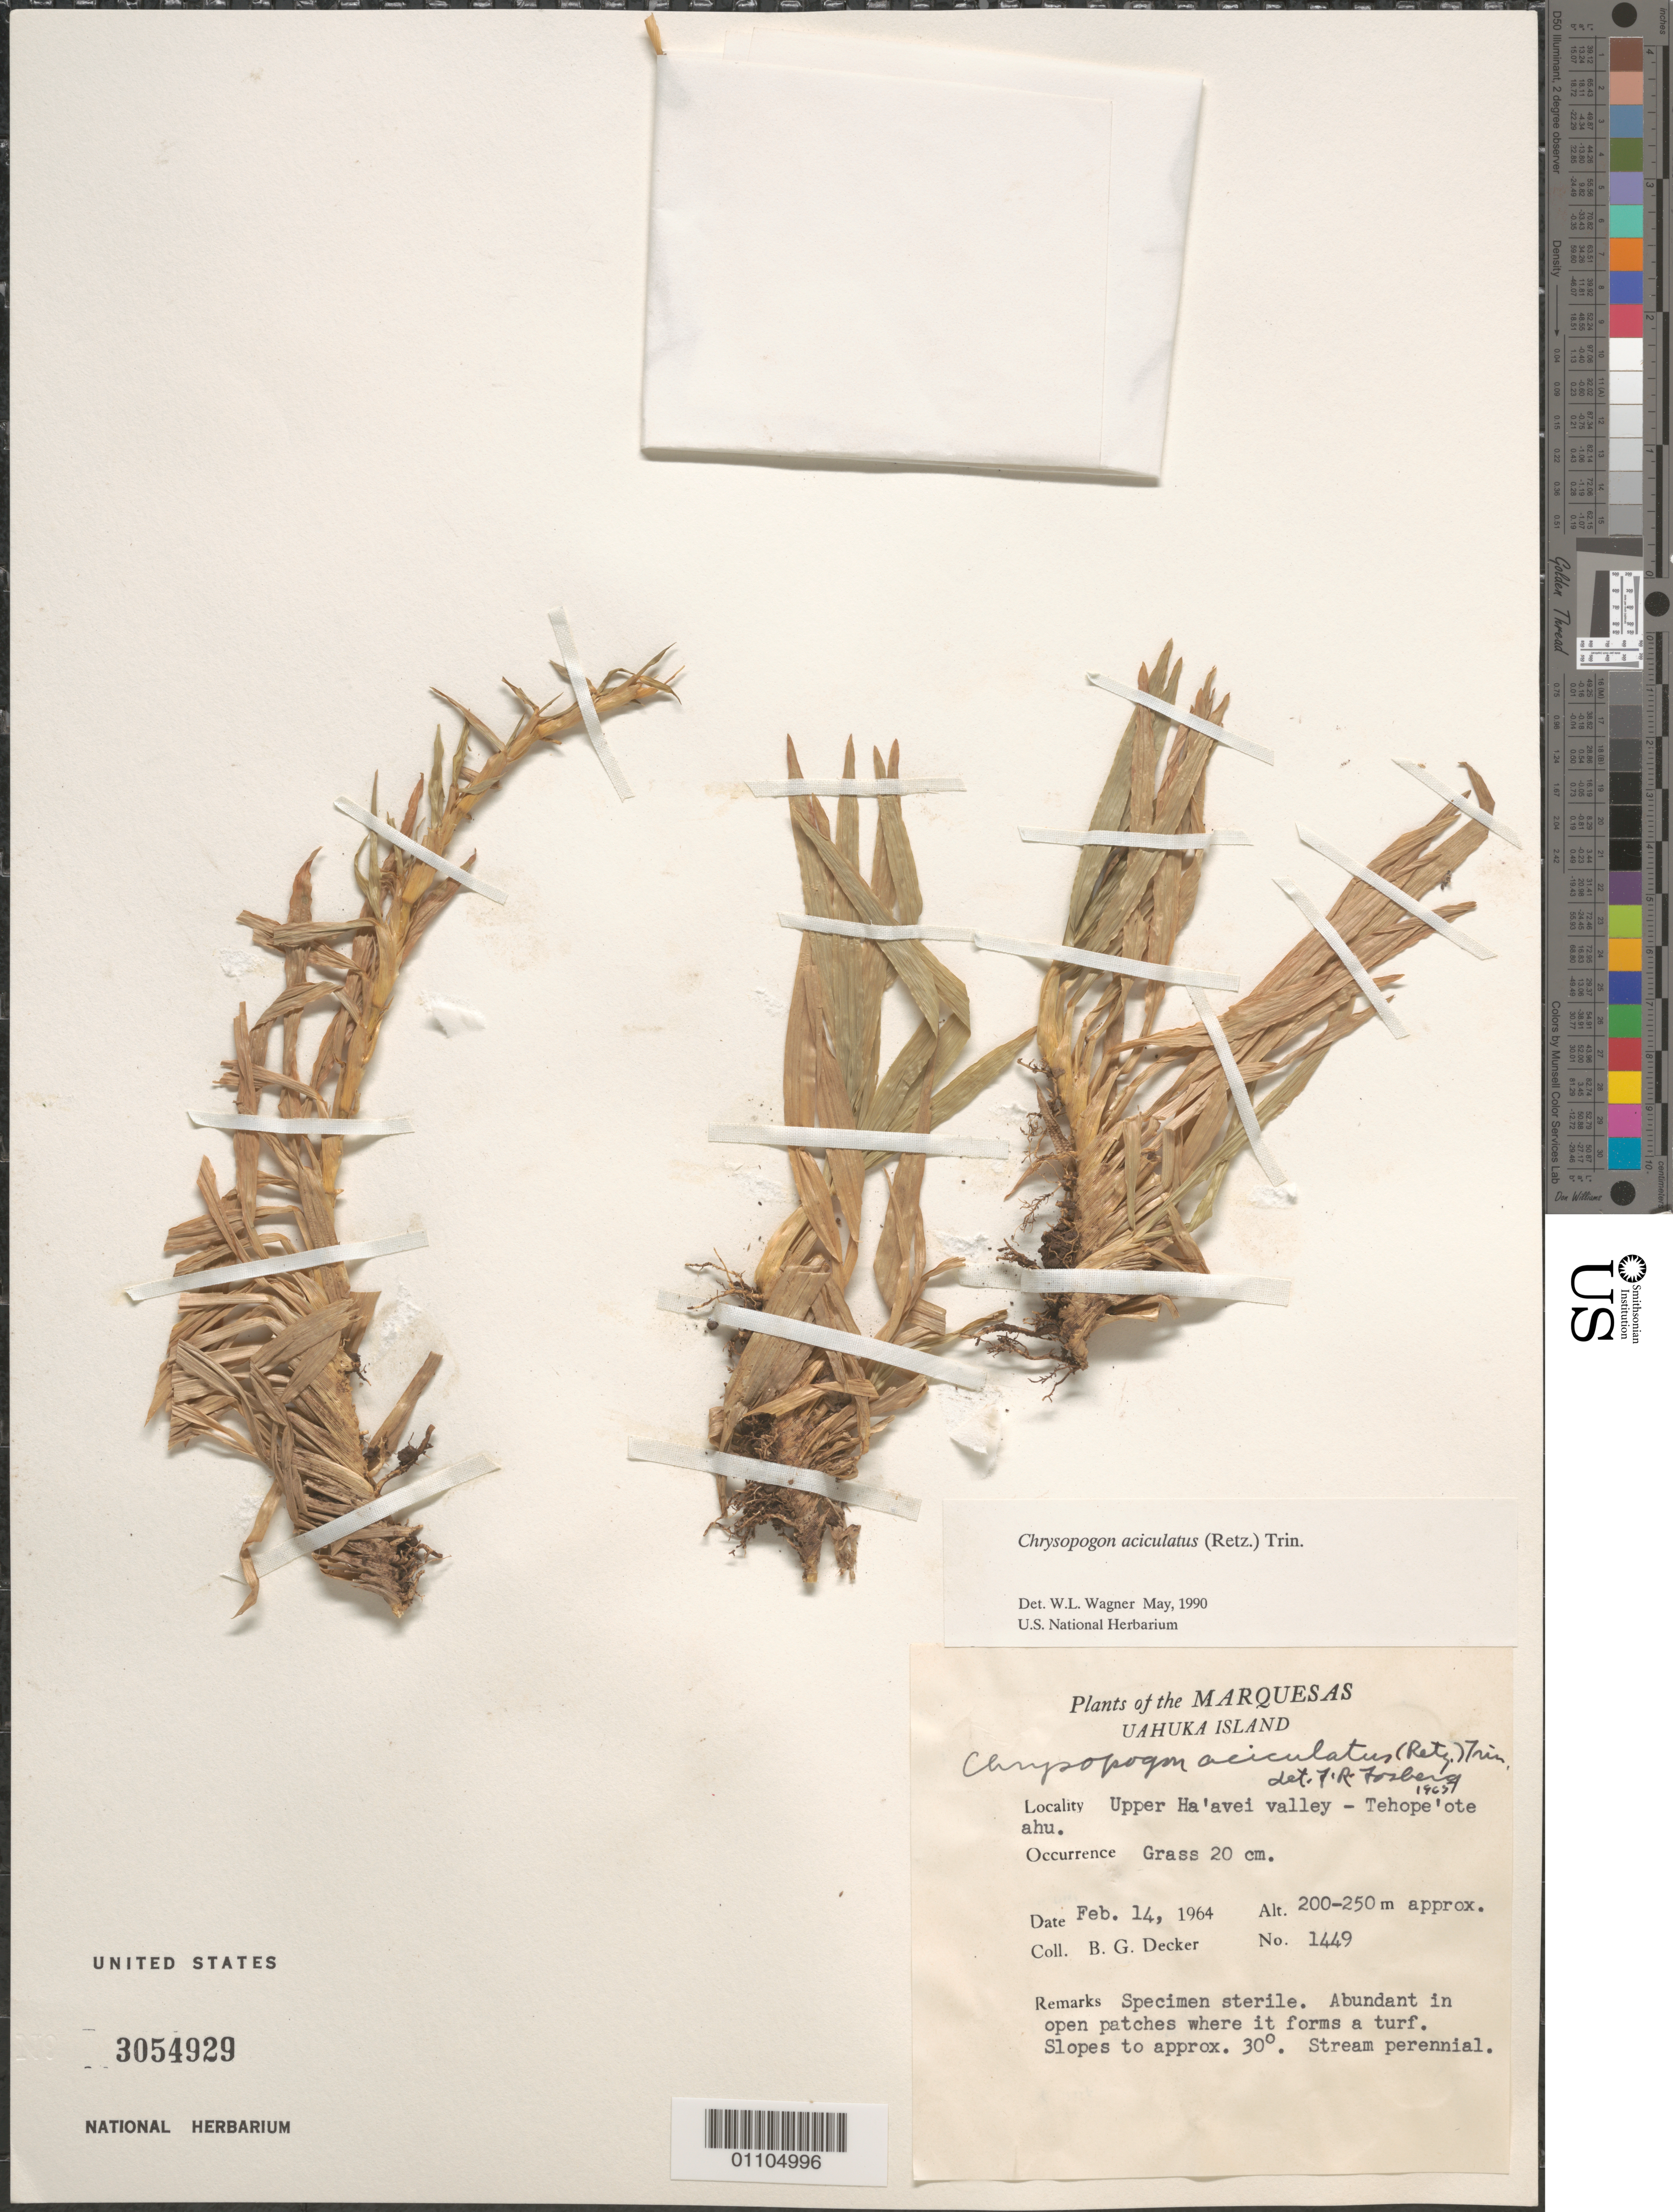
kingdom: Plantae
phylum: Tracheophyta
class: Liliopsida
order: Poales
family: Poaceae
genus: Chrysopogon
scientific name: Chrysopogon aciculatus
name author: (Retz.) Trin.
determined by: Wagner, W. L., (BOT), Smithsonian Institution - National Museum of Natural History (UNITED STATES)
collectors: B. G. Decker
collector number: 1449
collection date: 1964-02-14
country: French Polynesia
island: Ua Huka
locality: Upper Ha'avei Valley, Tehope'ote ahu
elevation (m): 200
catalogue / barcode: US 3054929